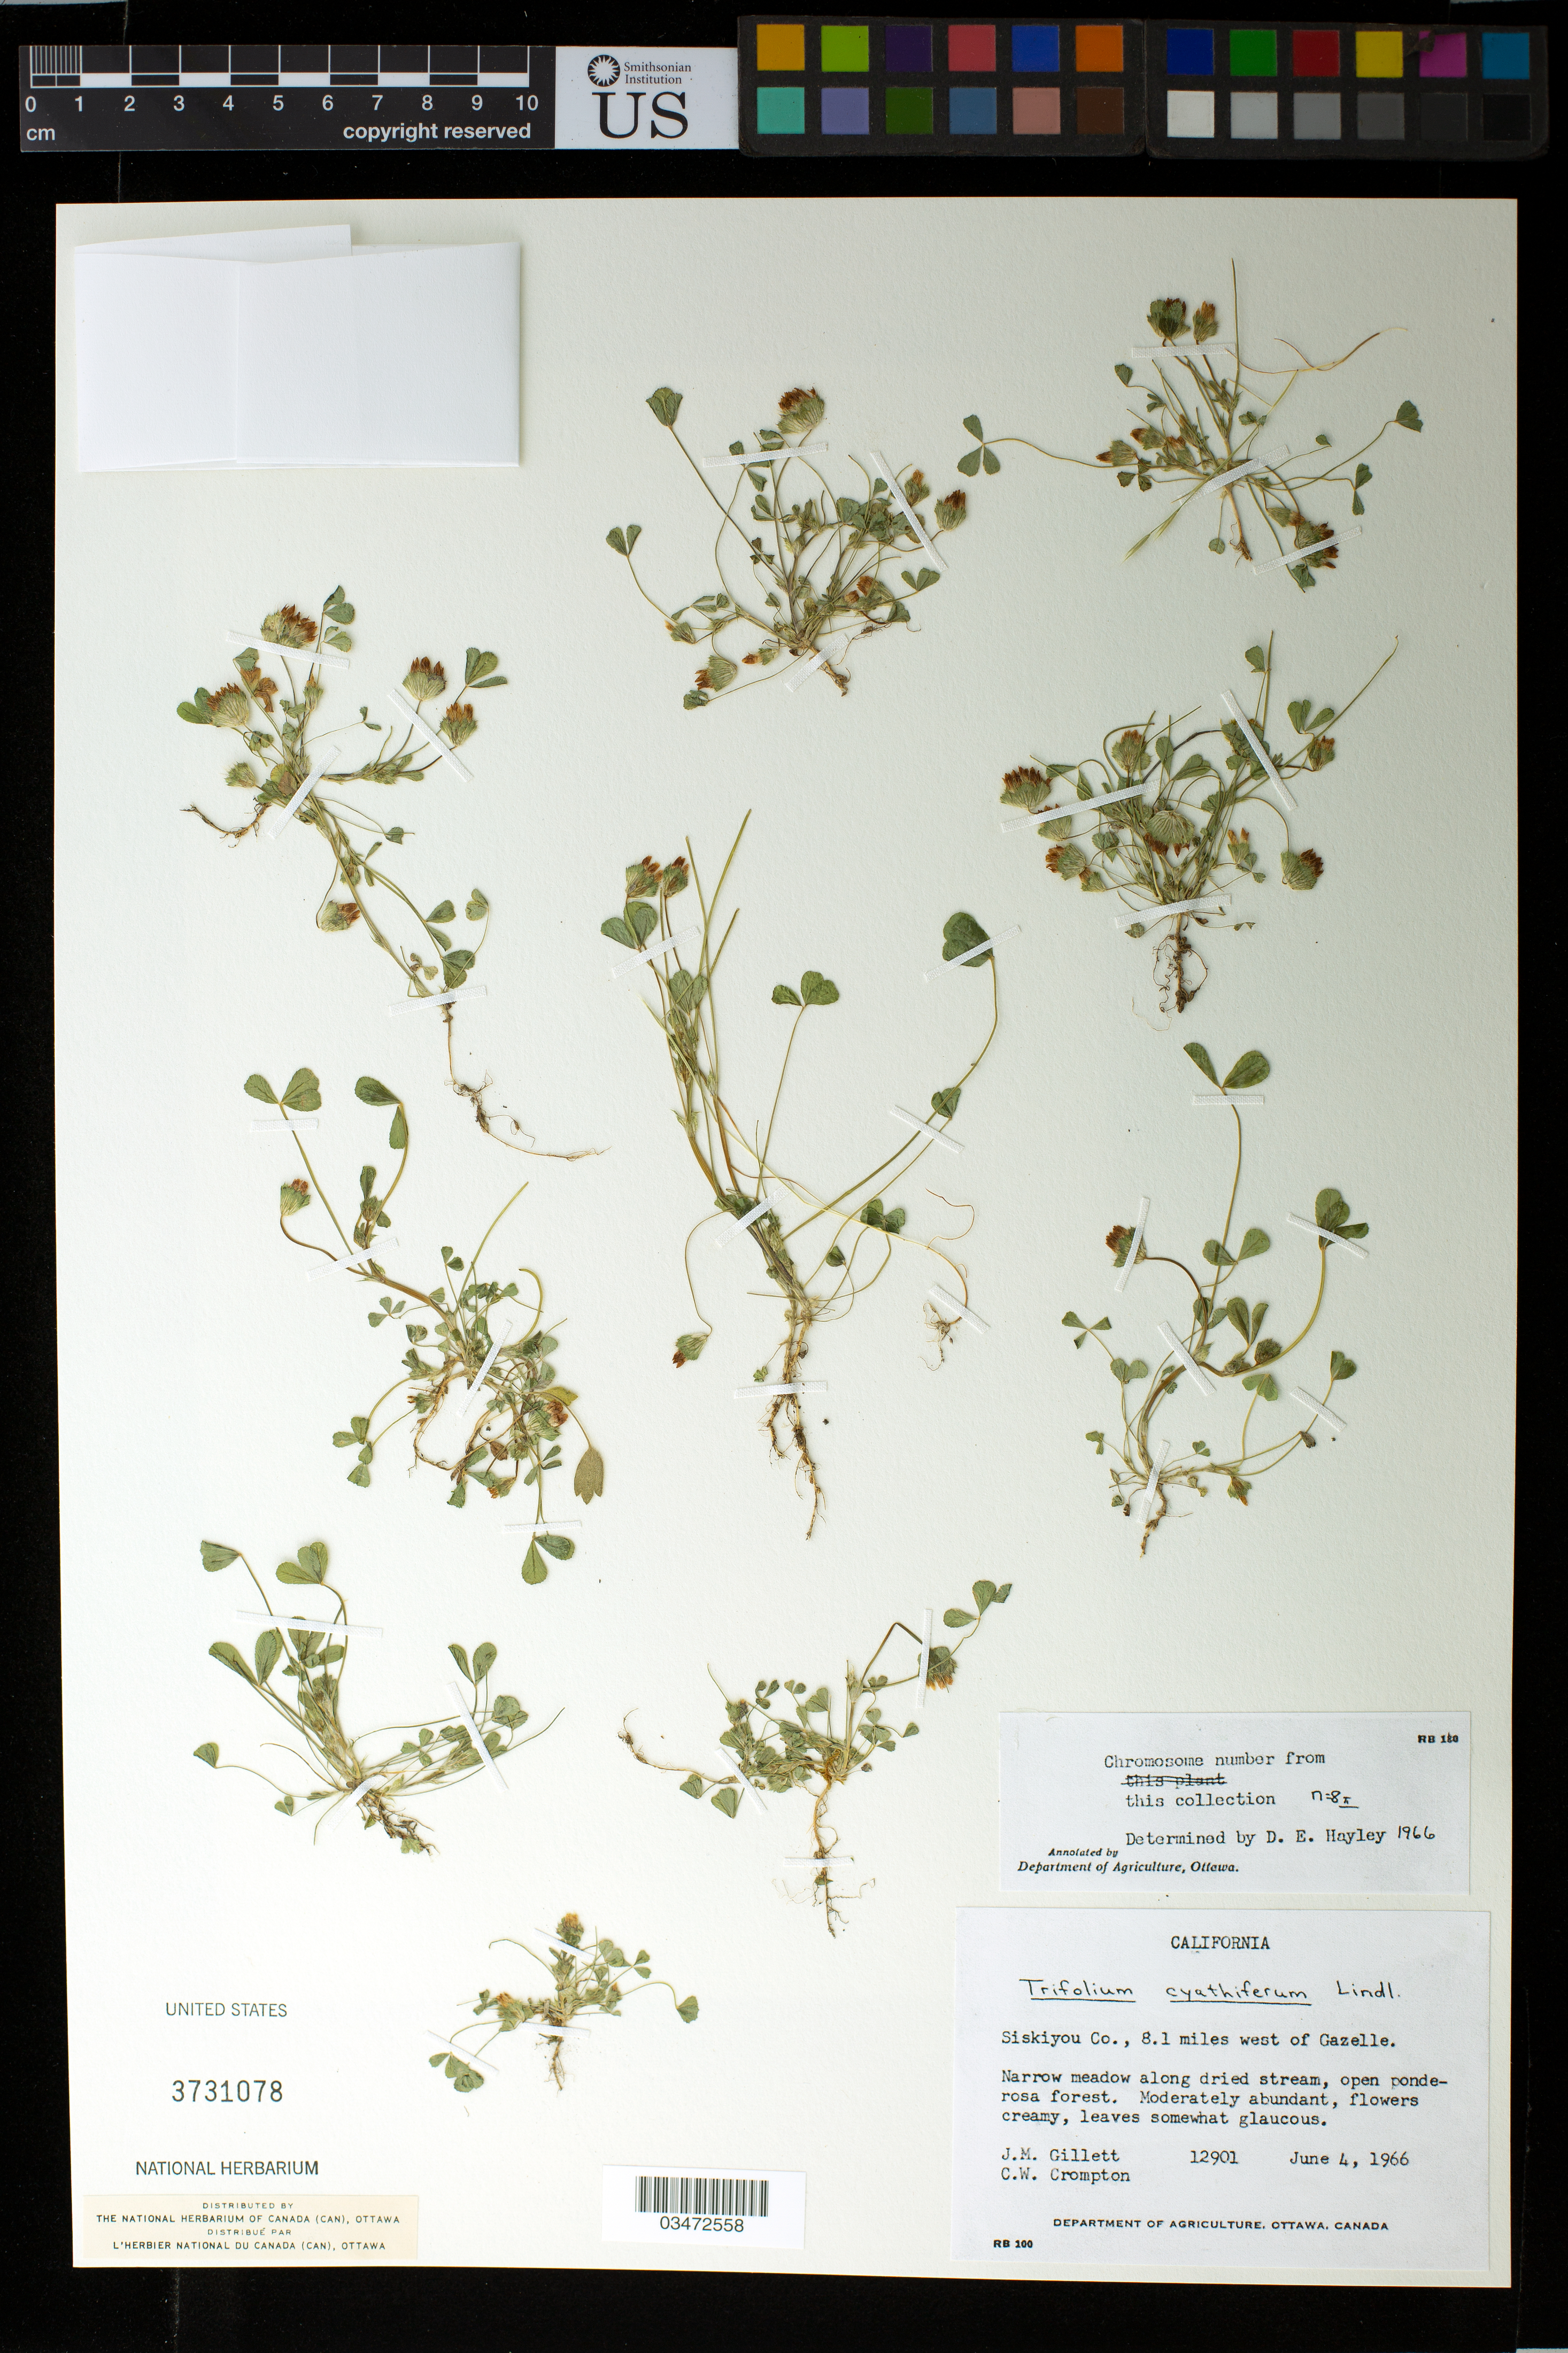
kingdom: Plantae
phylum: Tracheophyta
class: Magnoliopsida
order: Fabales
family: Fabaceae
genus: Trifolium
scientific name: Trifolium cyathiferum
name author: Lindl.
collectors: J. Gillett & C. W. Crompton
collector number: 12901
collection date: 1966-06-04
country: United States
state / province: California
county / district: Siskiyou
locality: Siskiyou Co., 8.1 miles west of Gazelle.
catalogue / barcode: US 3731078